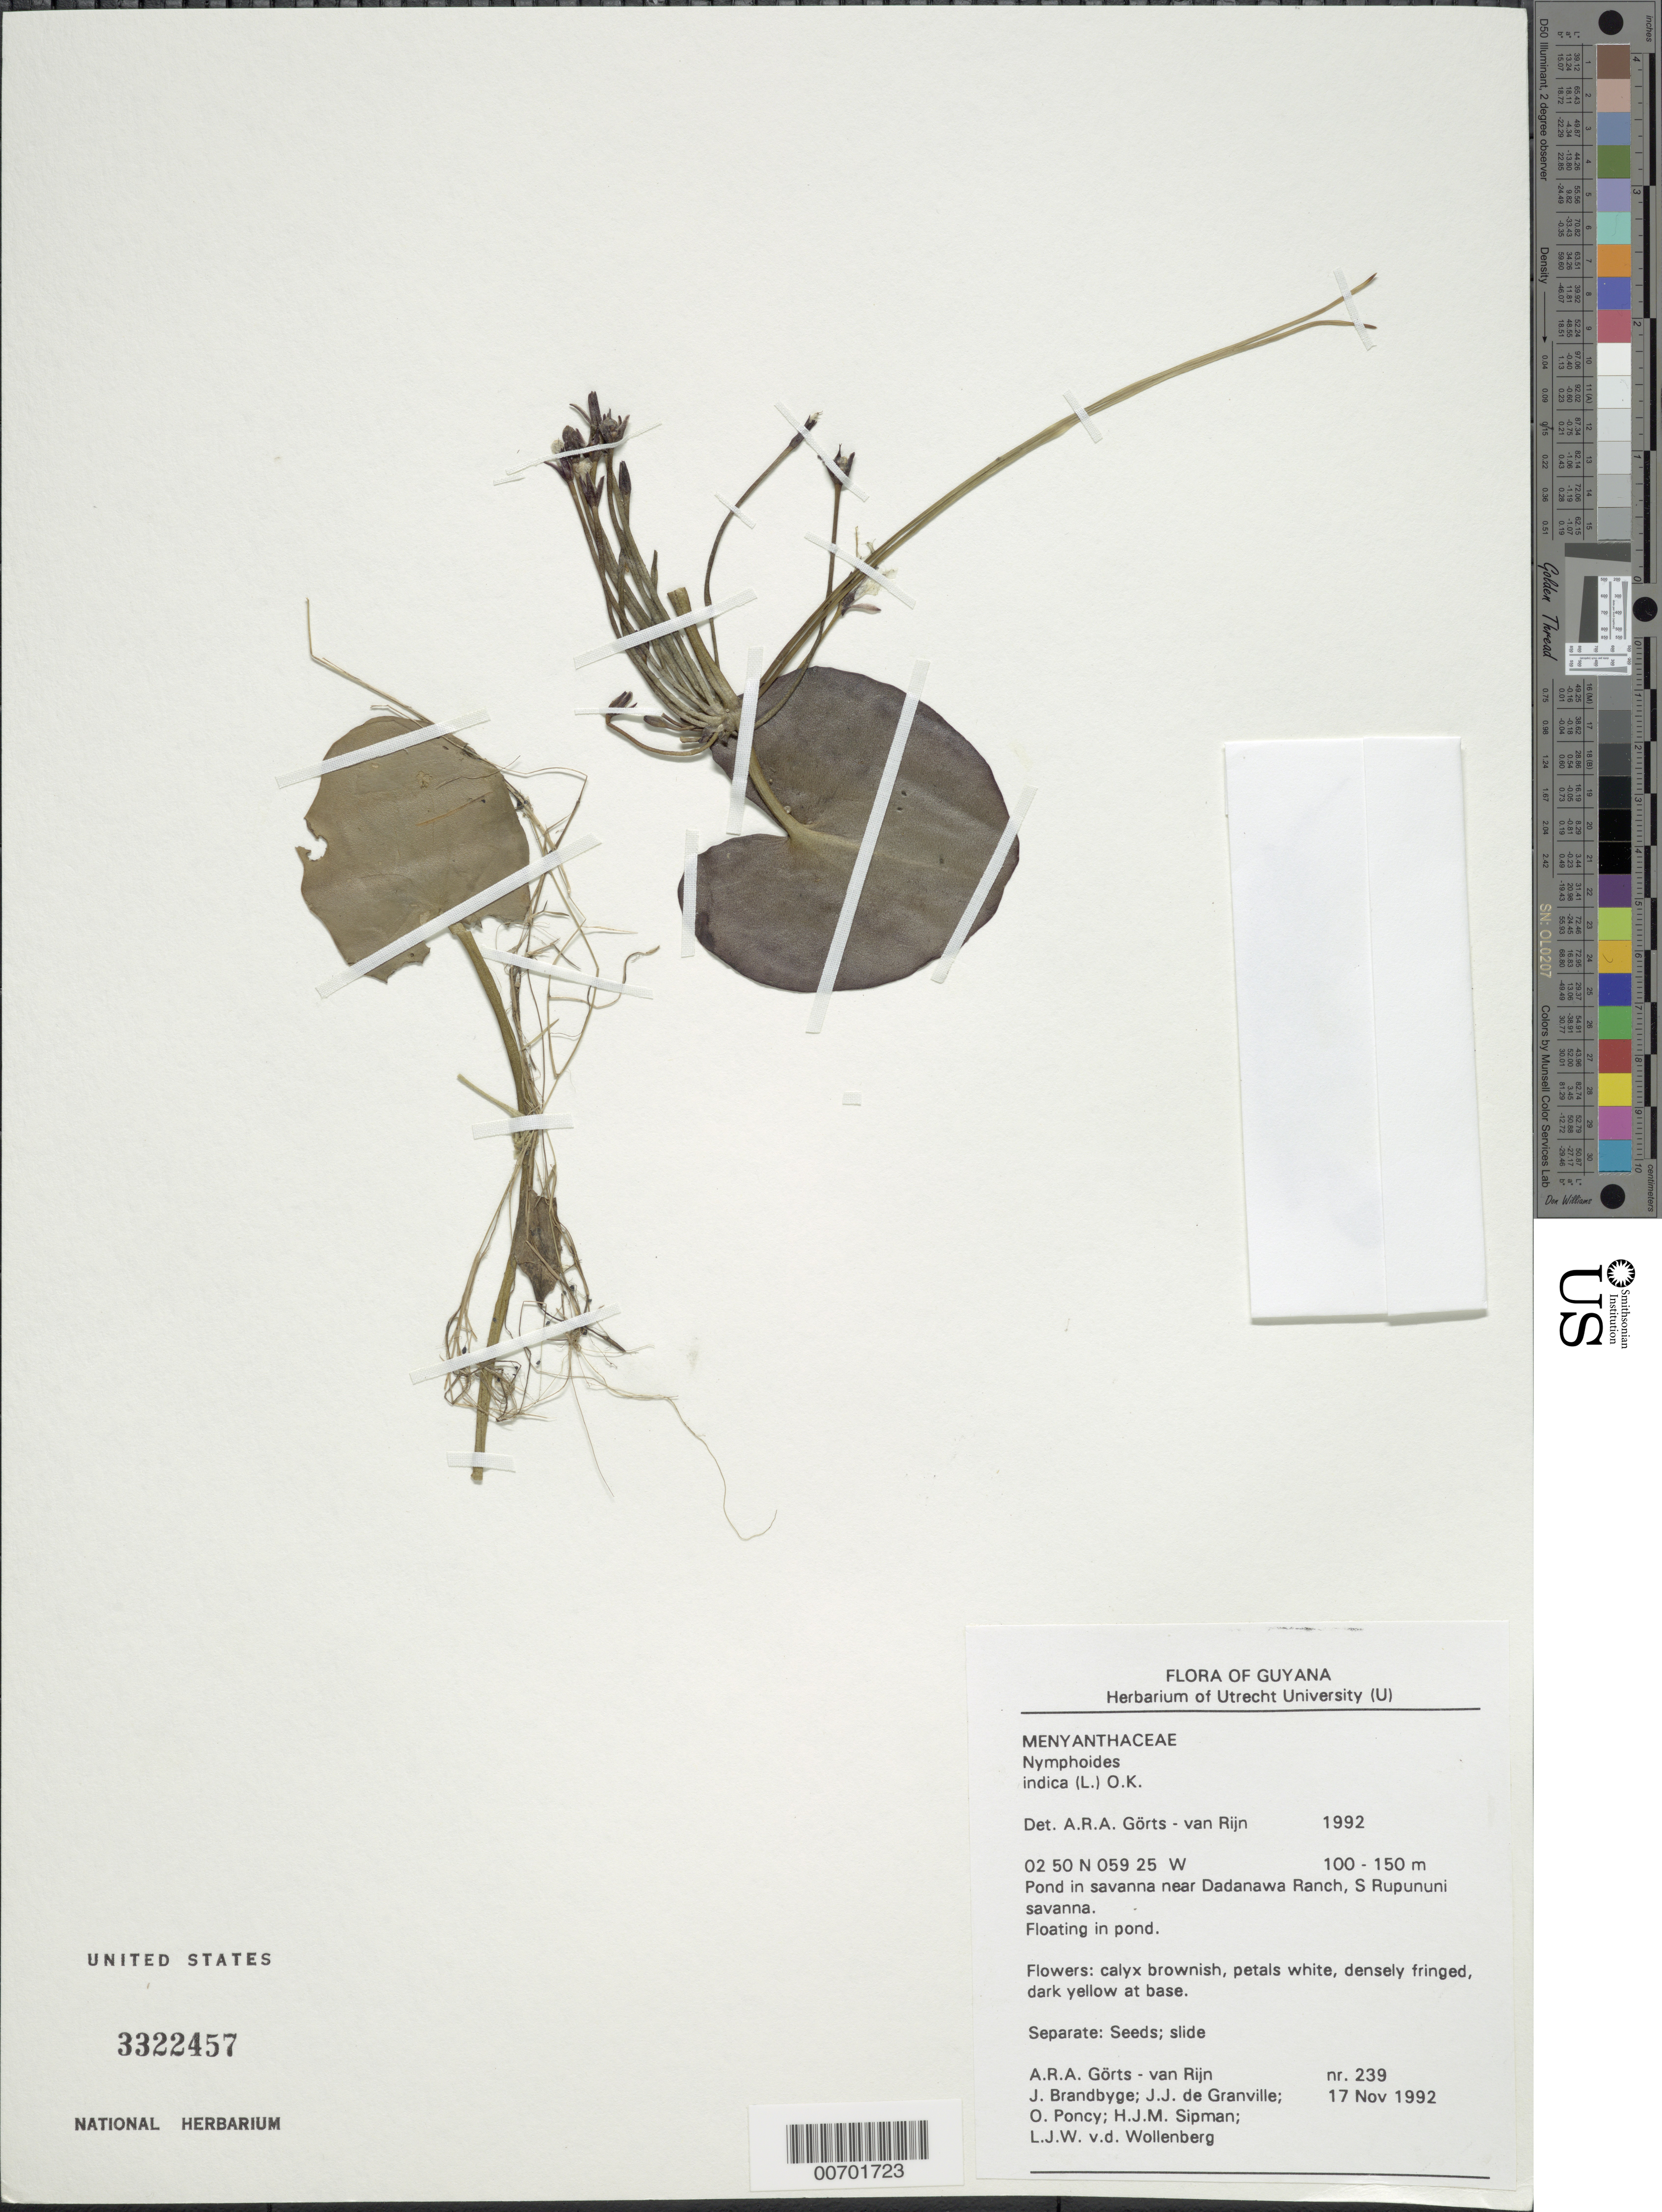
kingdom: Plantae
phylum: Tracheophyta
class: Magnoliopsida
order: Asterales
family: Menyanthaceae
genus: Nymphoides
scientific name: Nymphoides indica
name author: (L.) Kuntze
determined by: DeFilipps, R. A.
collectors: A. .R. A. Görts-van Rijn, J. Brandbyge, J.-J. de Granville, O. Poncy, H. J. M. Sipman & L. van der Wollenberg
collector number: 239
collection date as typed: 17-Nov-92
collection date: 1992-11-17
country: Guyana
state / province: U. Takutu-U. Essequibo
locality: Dadanawa Ranch, vic. Mt. Tawatawun, S. Rupununi Savanna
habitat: Savanna, floating in pond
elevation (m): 100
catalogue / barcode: US 3322457